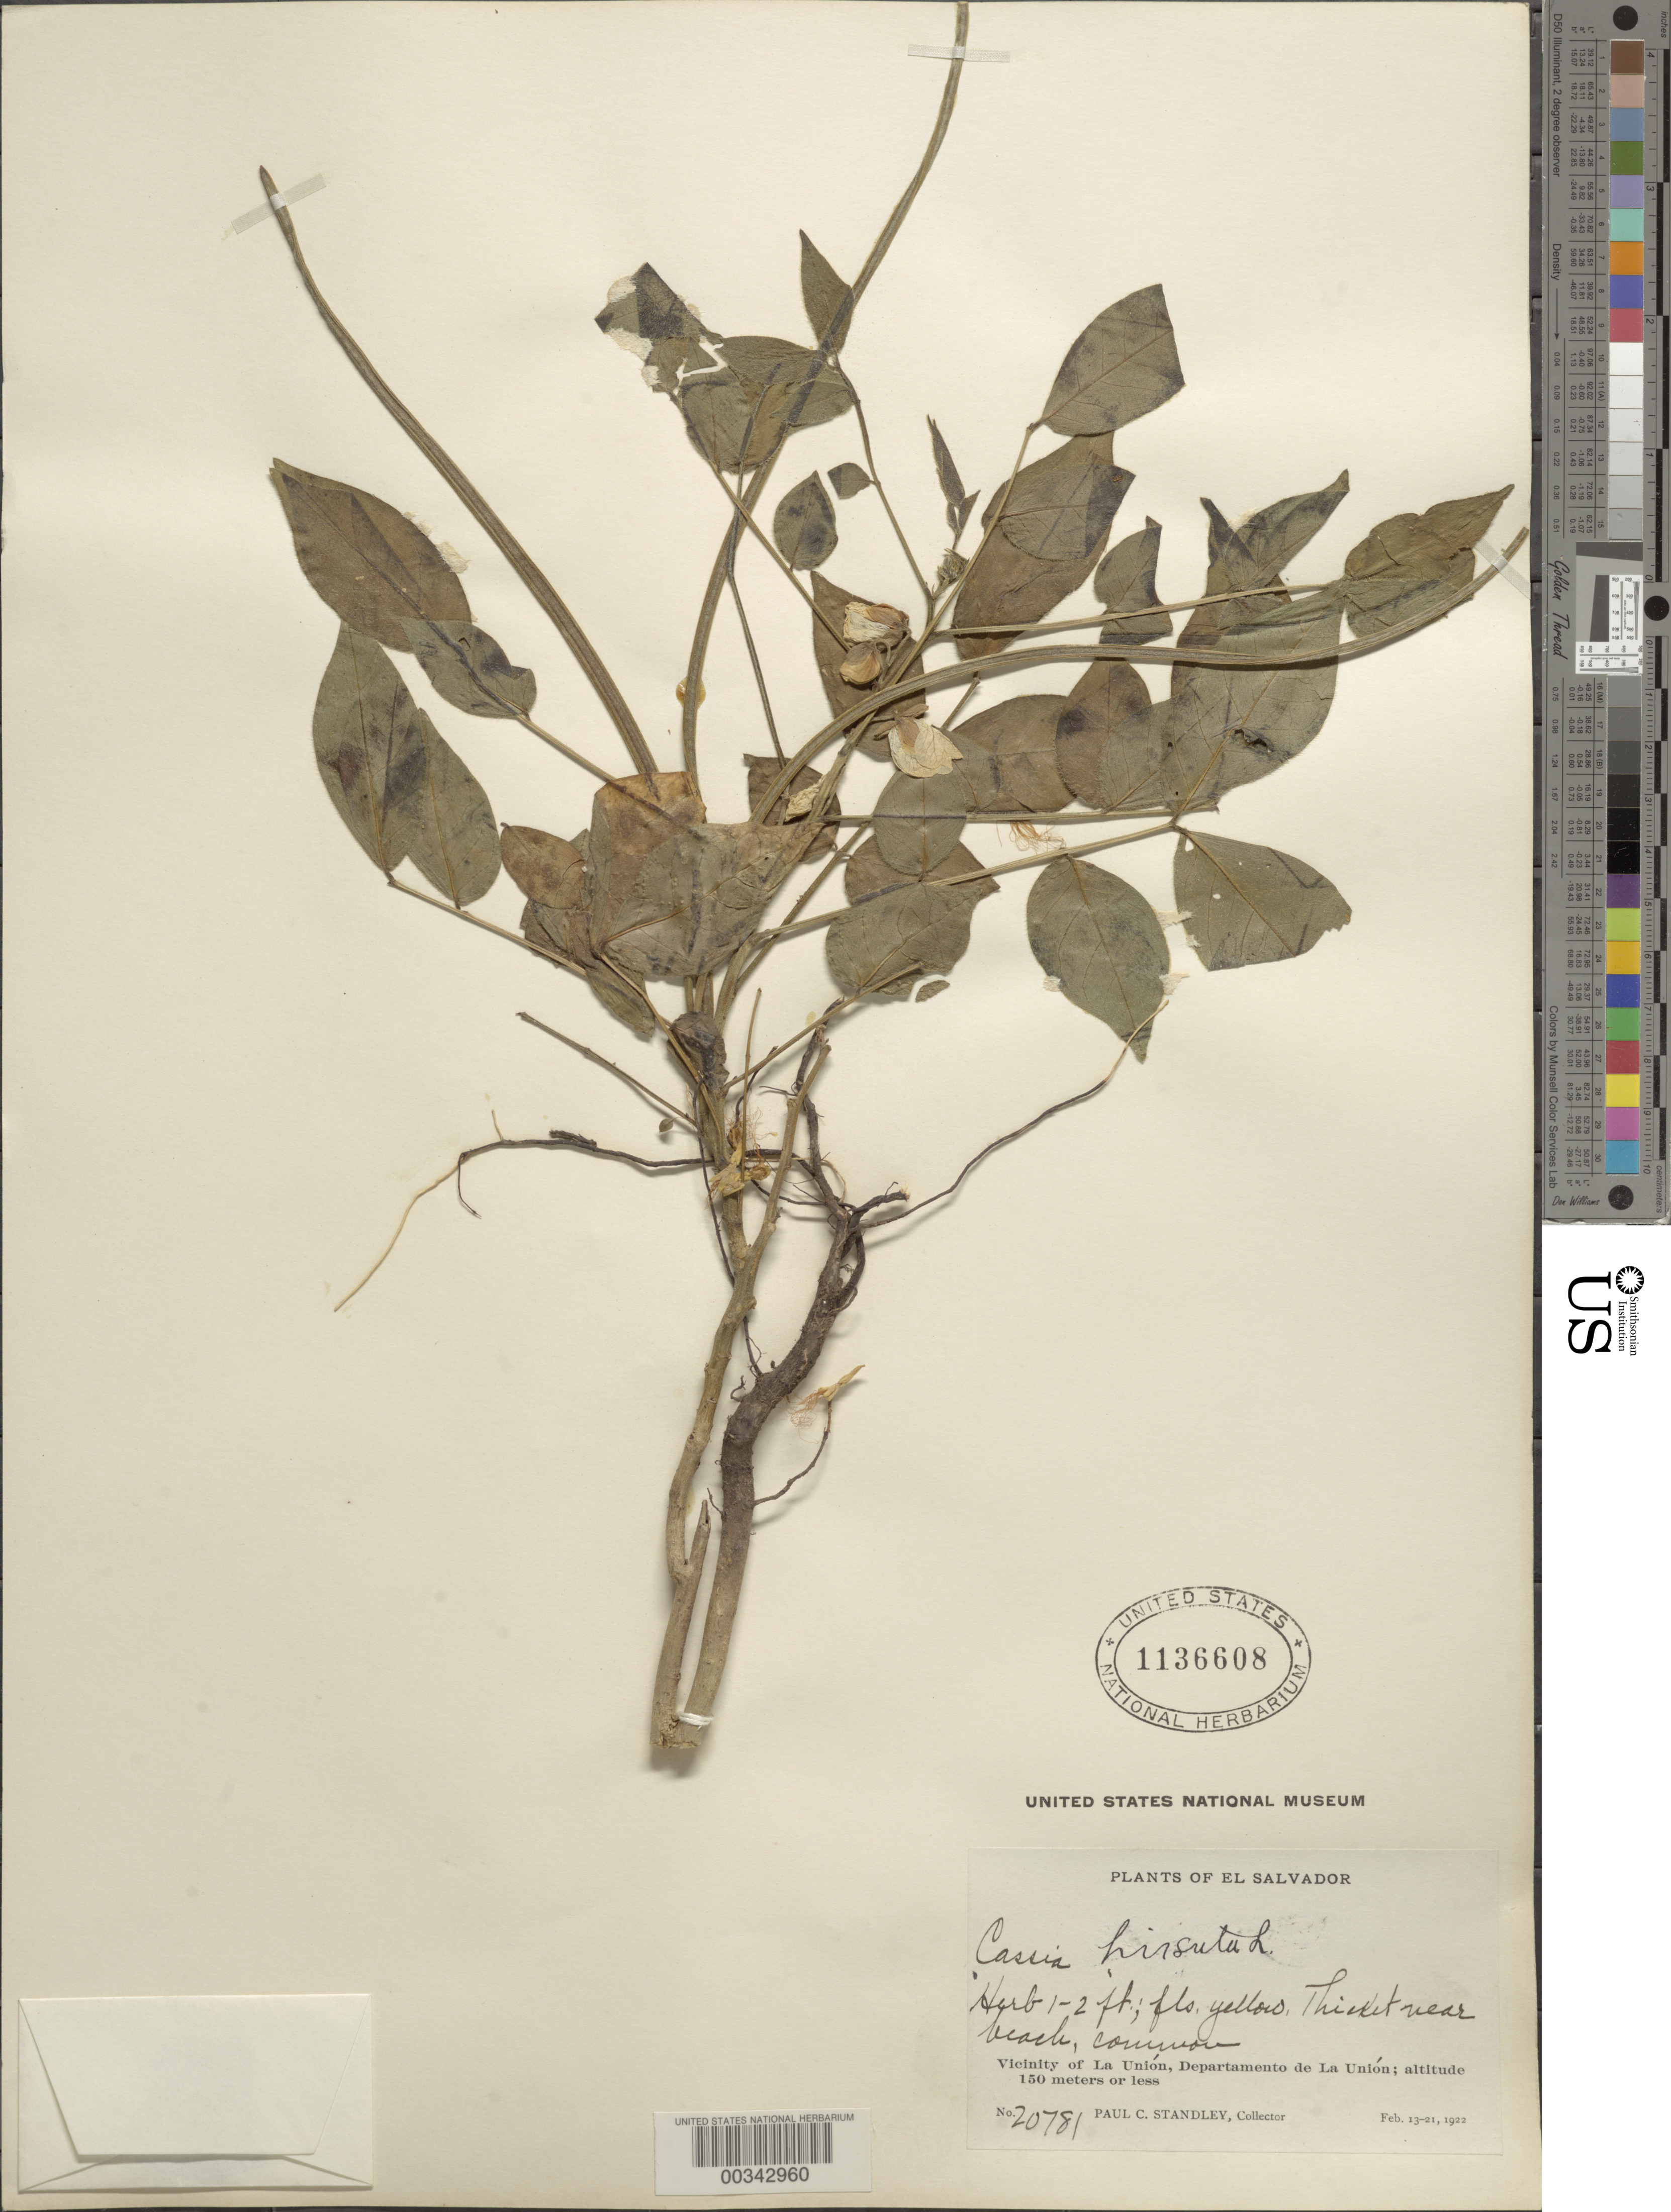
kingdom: Plantae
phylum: Tracheophyta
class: Magnoliopsida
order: Fabales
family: Fabaceae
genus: Senna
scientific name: Senna hirsuta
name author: (L.) H.S. Irwin & Barneby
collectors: P. C. Standley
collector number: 20781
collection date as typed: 13 Feb 1922 to 21 Feb 1922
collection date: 1922-02-13/1922-02-21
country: El Salvador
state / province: La Unión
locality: Vicinity of La Union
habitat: Thicket near beach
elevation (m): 150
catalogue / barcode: US 1136608